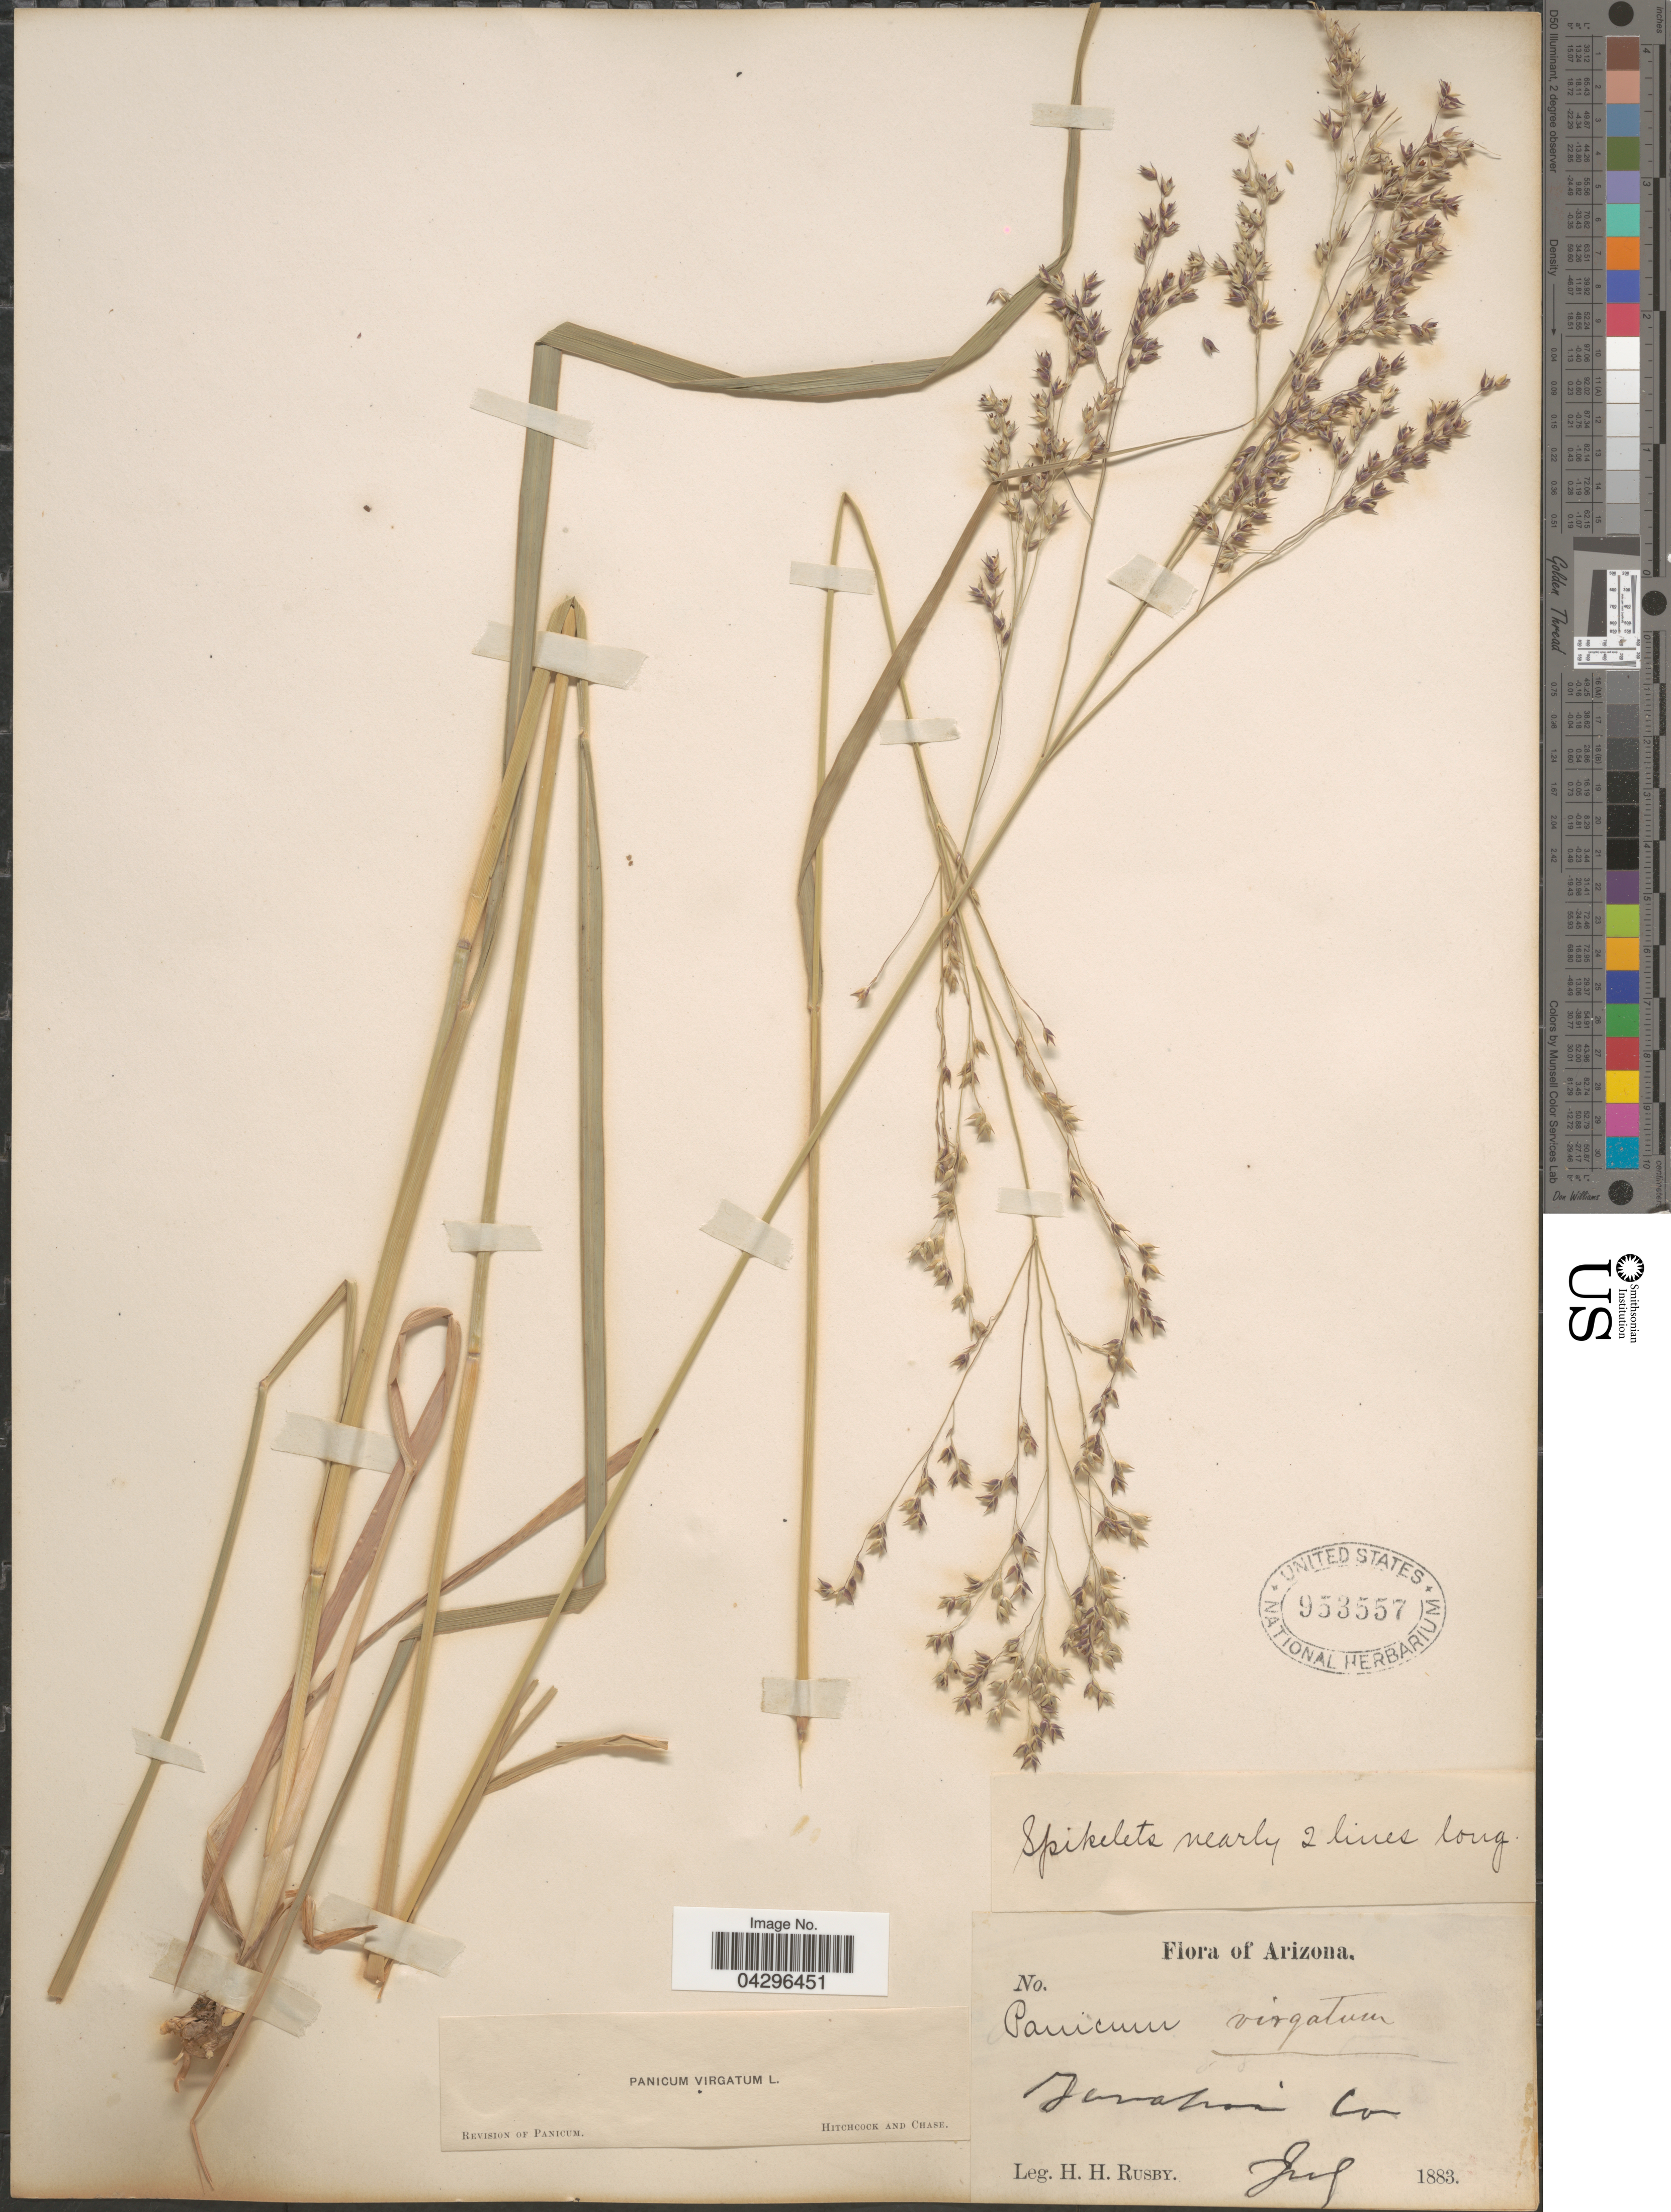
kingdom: Plantae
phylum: Tracheophyta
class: Liliopsida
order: Poales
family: Poaceae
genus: Panicum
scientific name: Panicum virgatum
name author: L.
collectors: H. H. Rusby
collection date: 1883-07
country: United States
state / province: Arizona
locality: Yavapai Co.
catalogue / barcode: US 953557